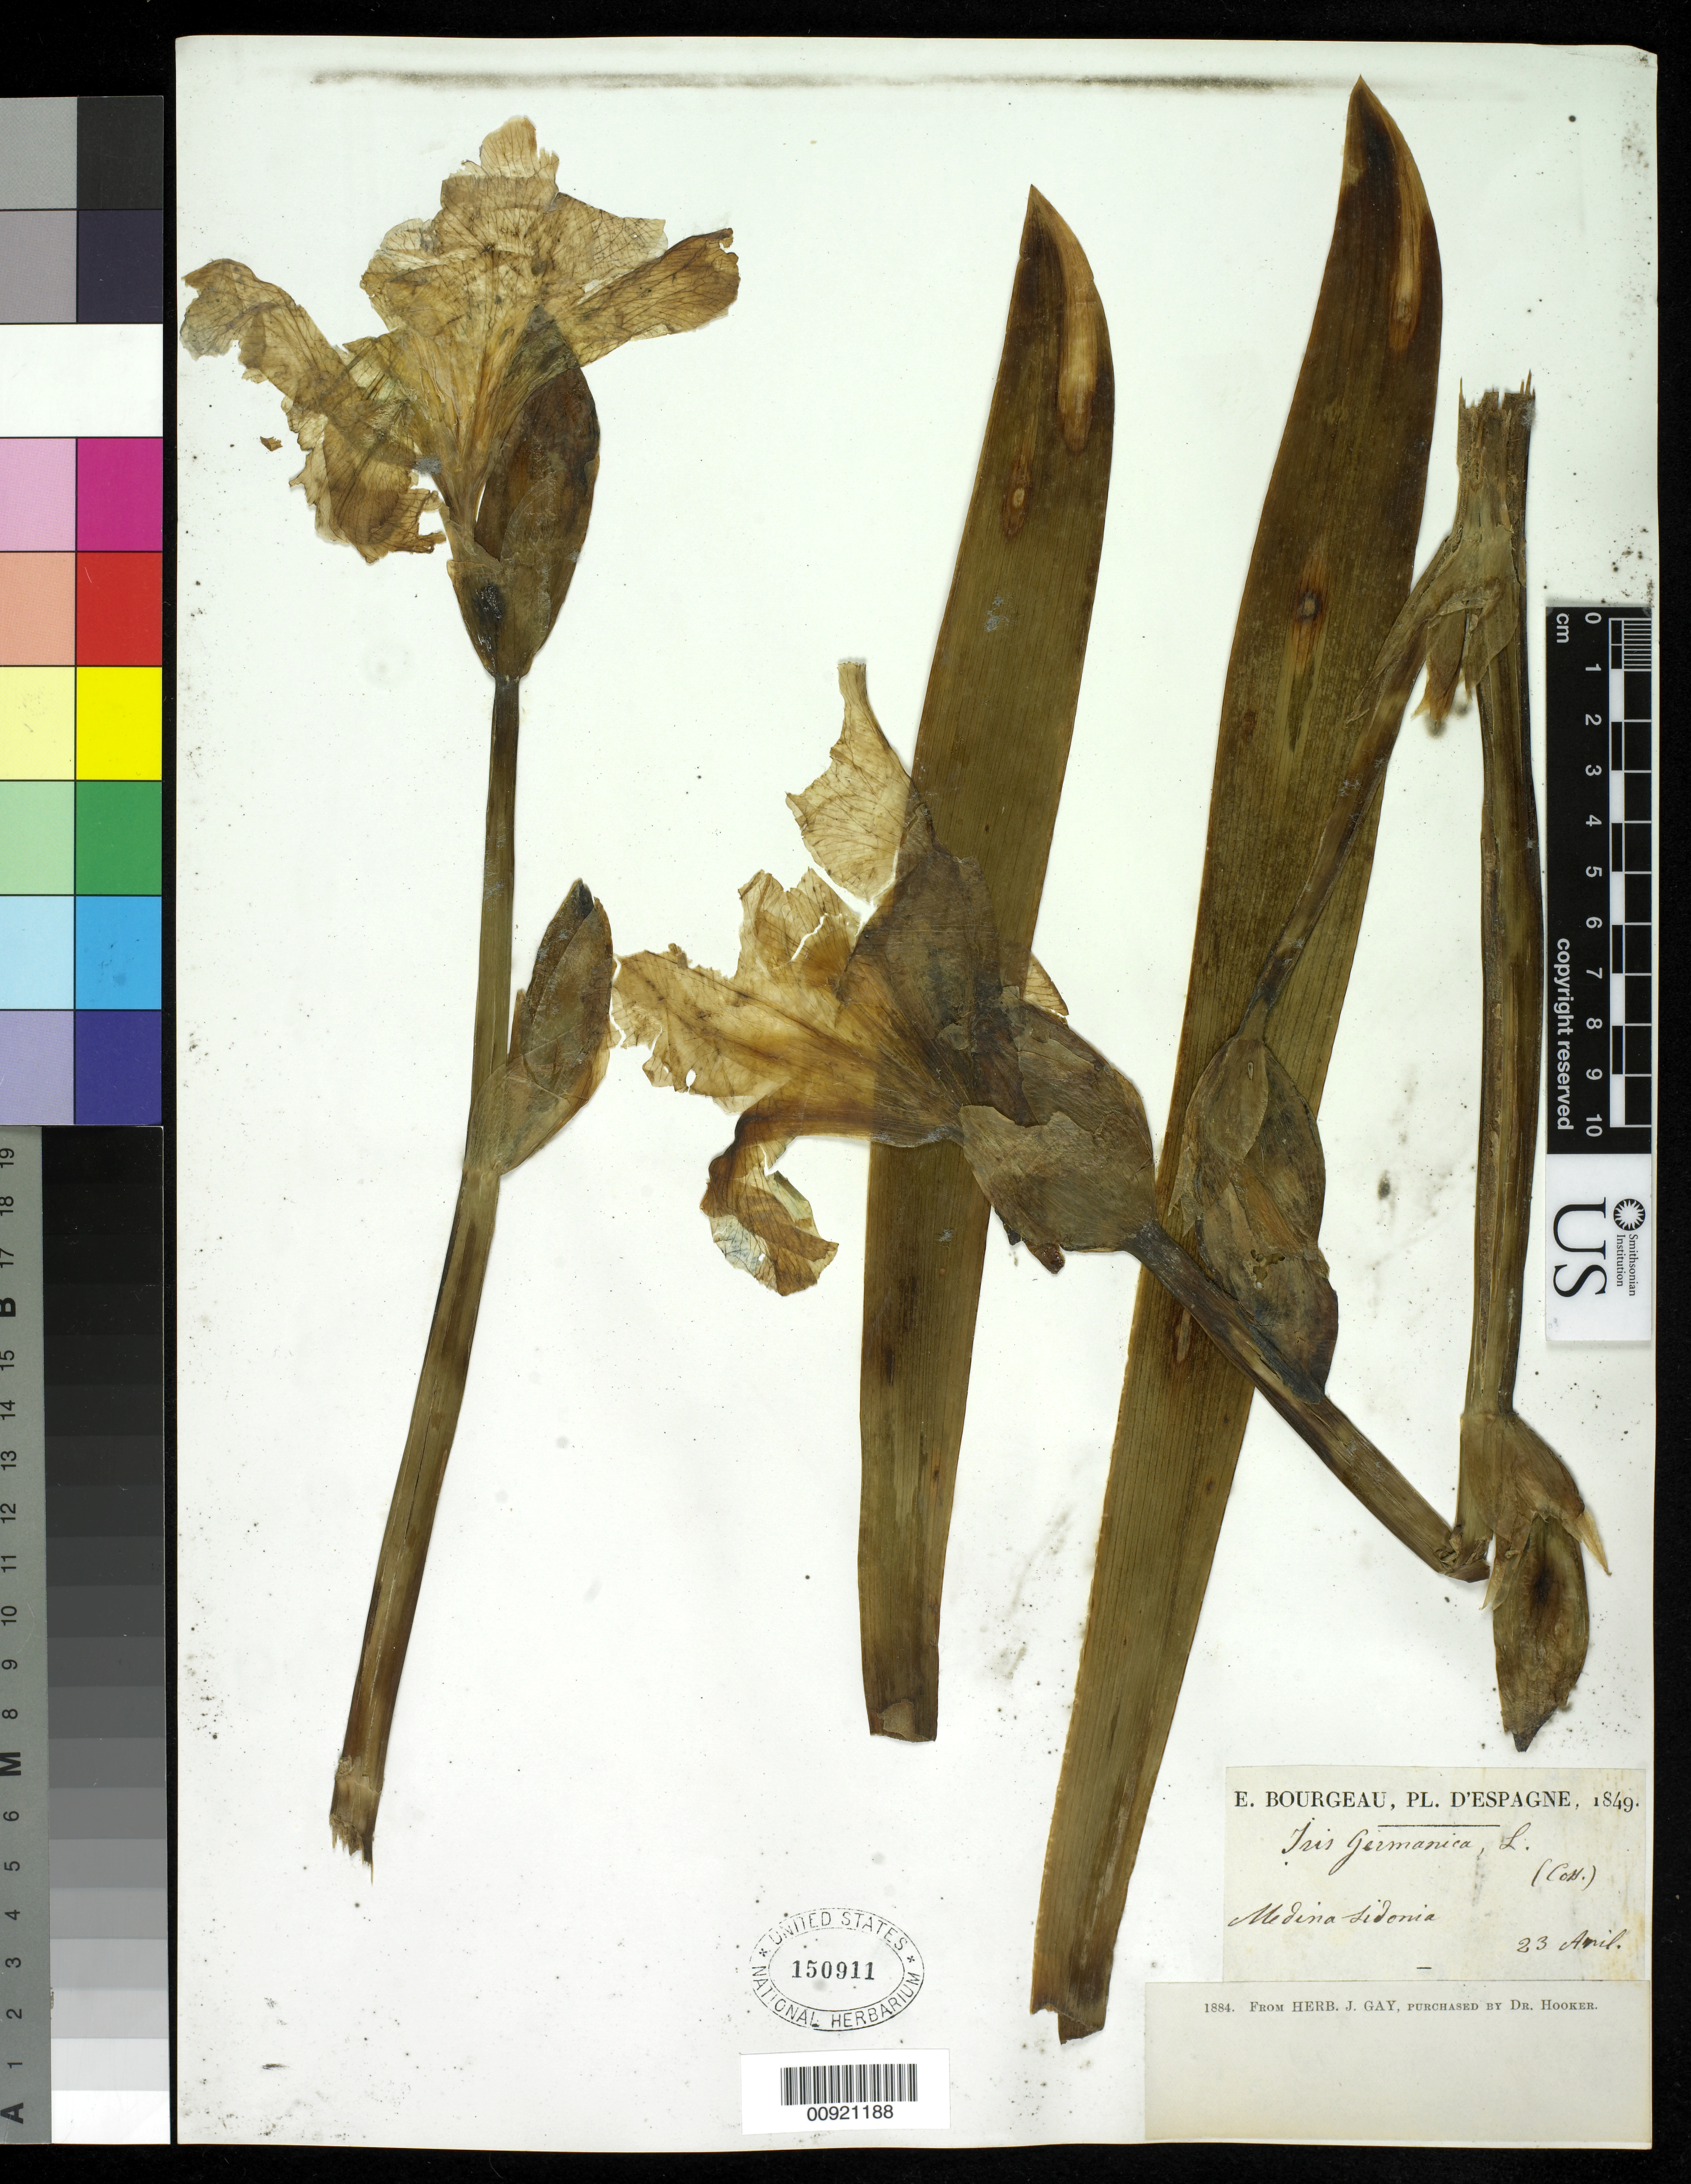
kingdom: Plantae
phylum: Tracheophyta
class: Liliopsida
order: Asparagales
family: Iridaceae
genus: Iris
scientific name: Iris germanica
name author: L.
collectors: E. Bourgeau & D'espagne, PL.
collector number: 1884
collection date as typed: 23 Apr 1849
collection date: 1849-04-23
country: Spain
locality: Medina Sidonia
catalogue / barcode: US 150911